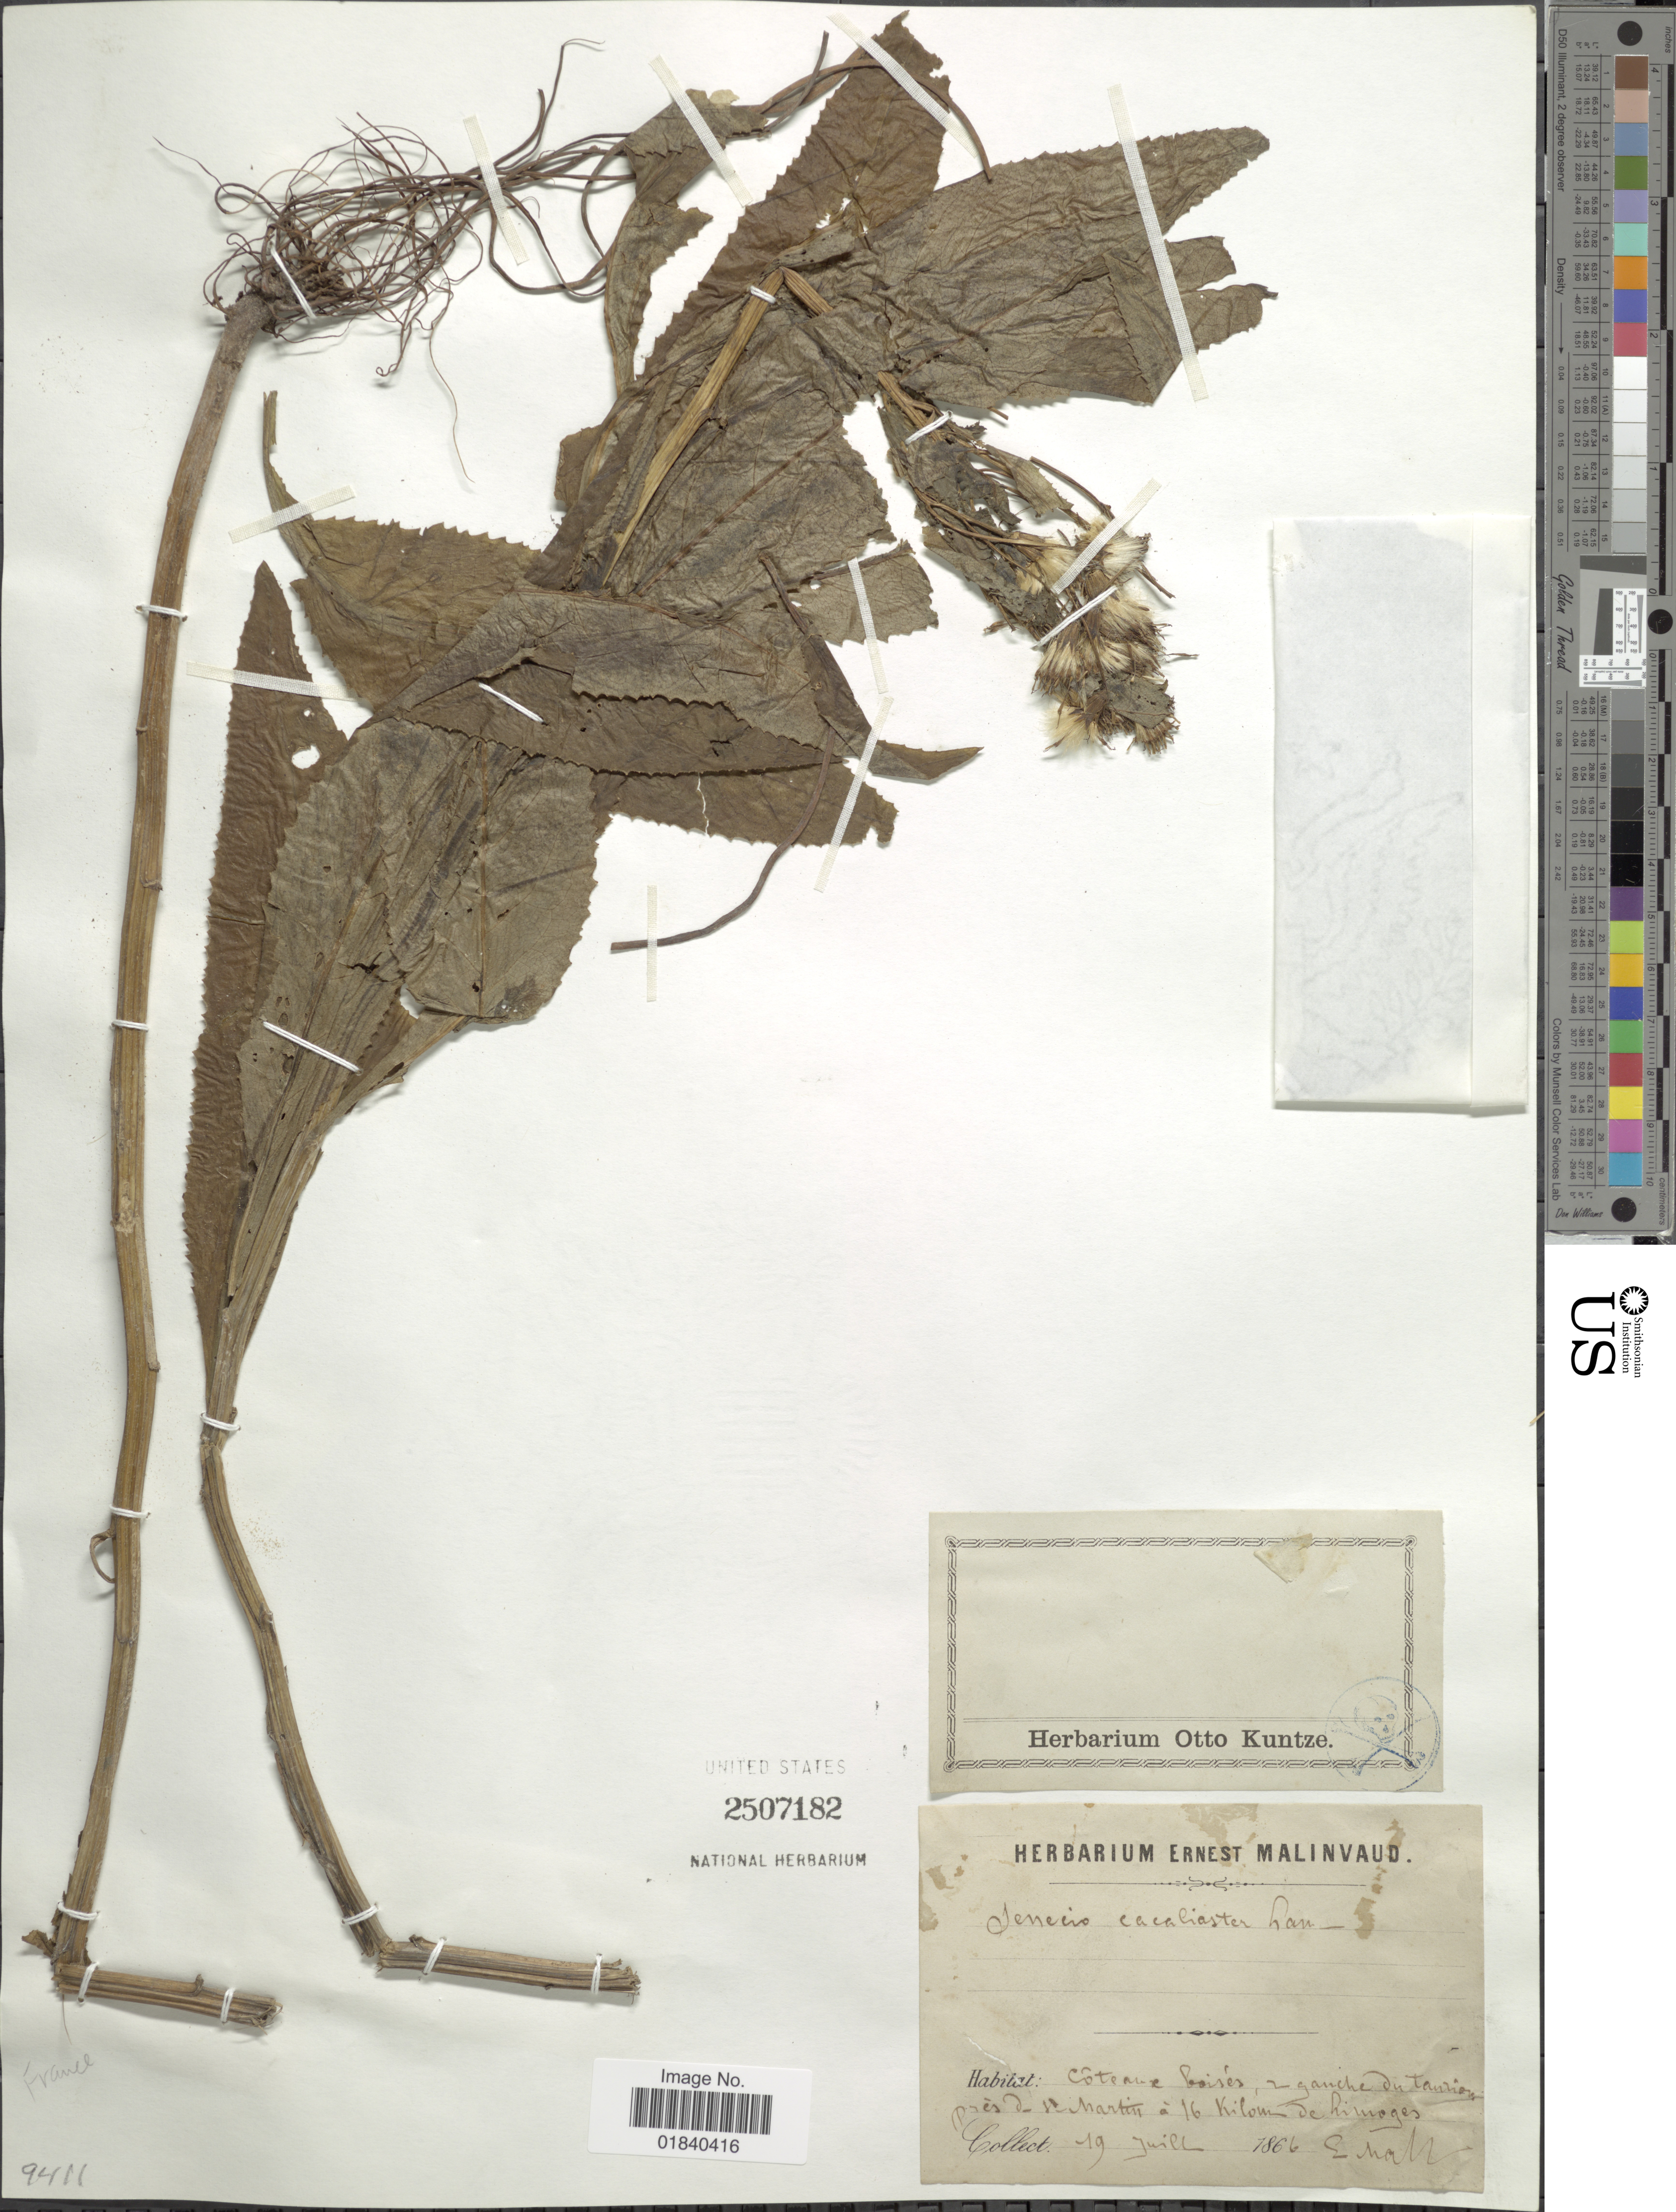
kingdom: Plantae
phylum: Tracheophyta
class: Magnoliopsida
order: Asterales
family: Asteraceae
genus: Senecio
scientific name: Senecio cacaliaster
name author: Lam.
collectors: E. Malinvaud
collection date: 1866-07-19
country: France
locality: Coteaux boises , [illegible text] ganche du tanzien, Saint-Martin-des-Prés a 16 kilom de Schimoges.[interpreted]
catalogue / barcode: US 2507182